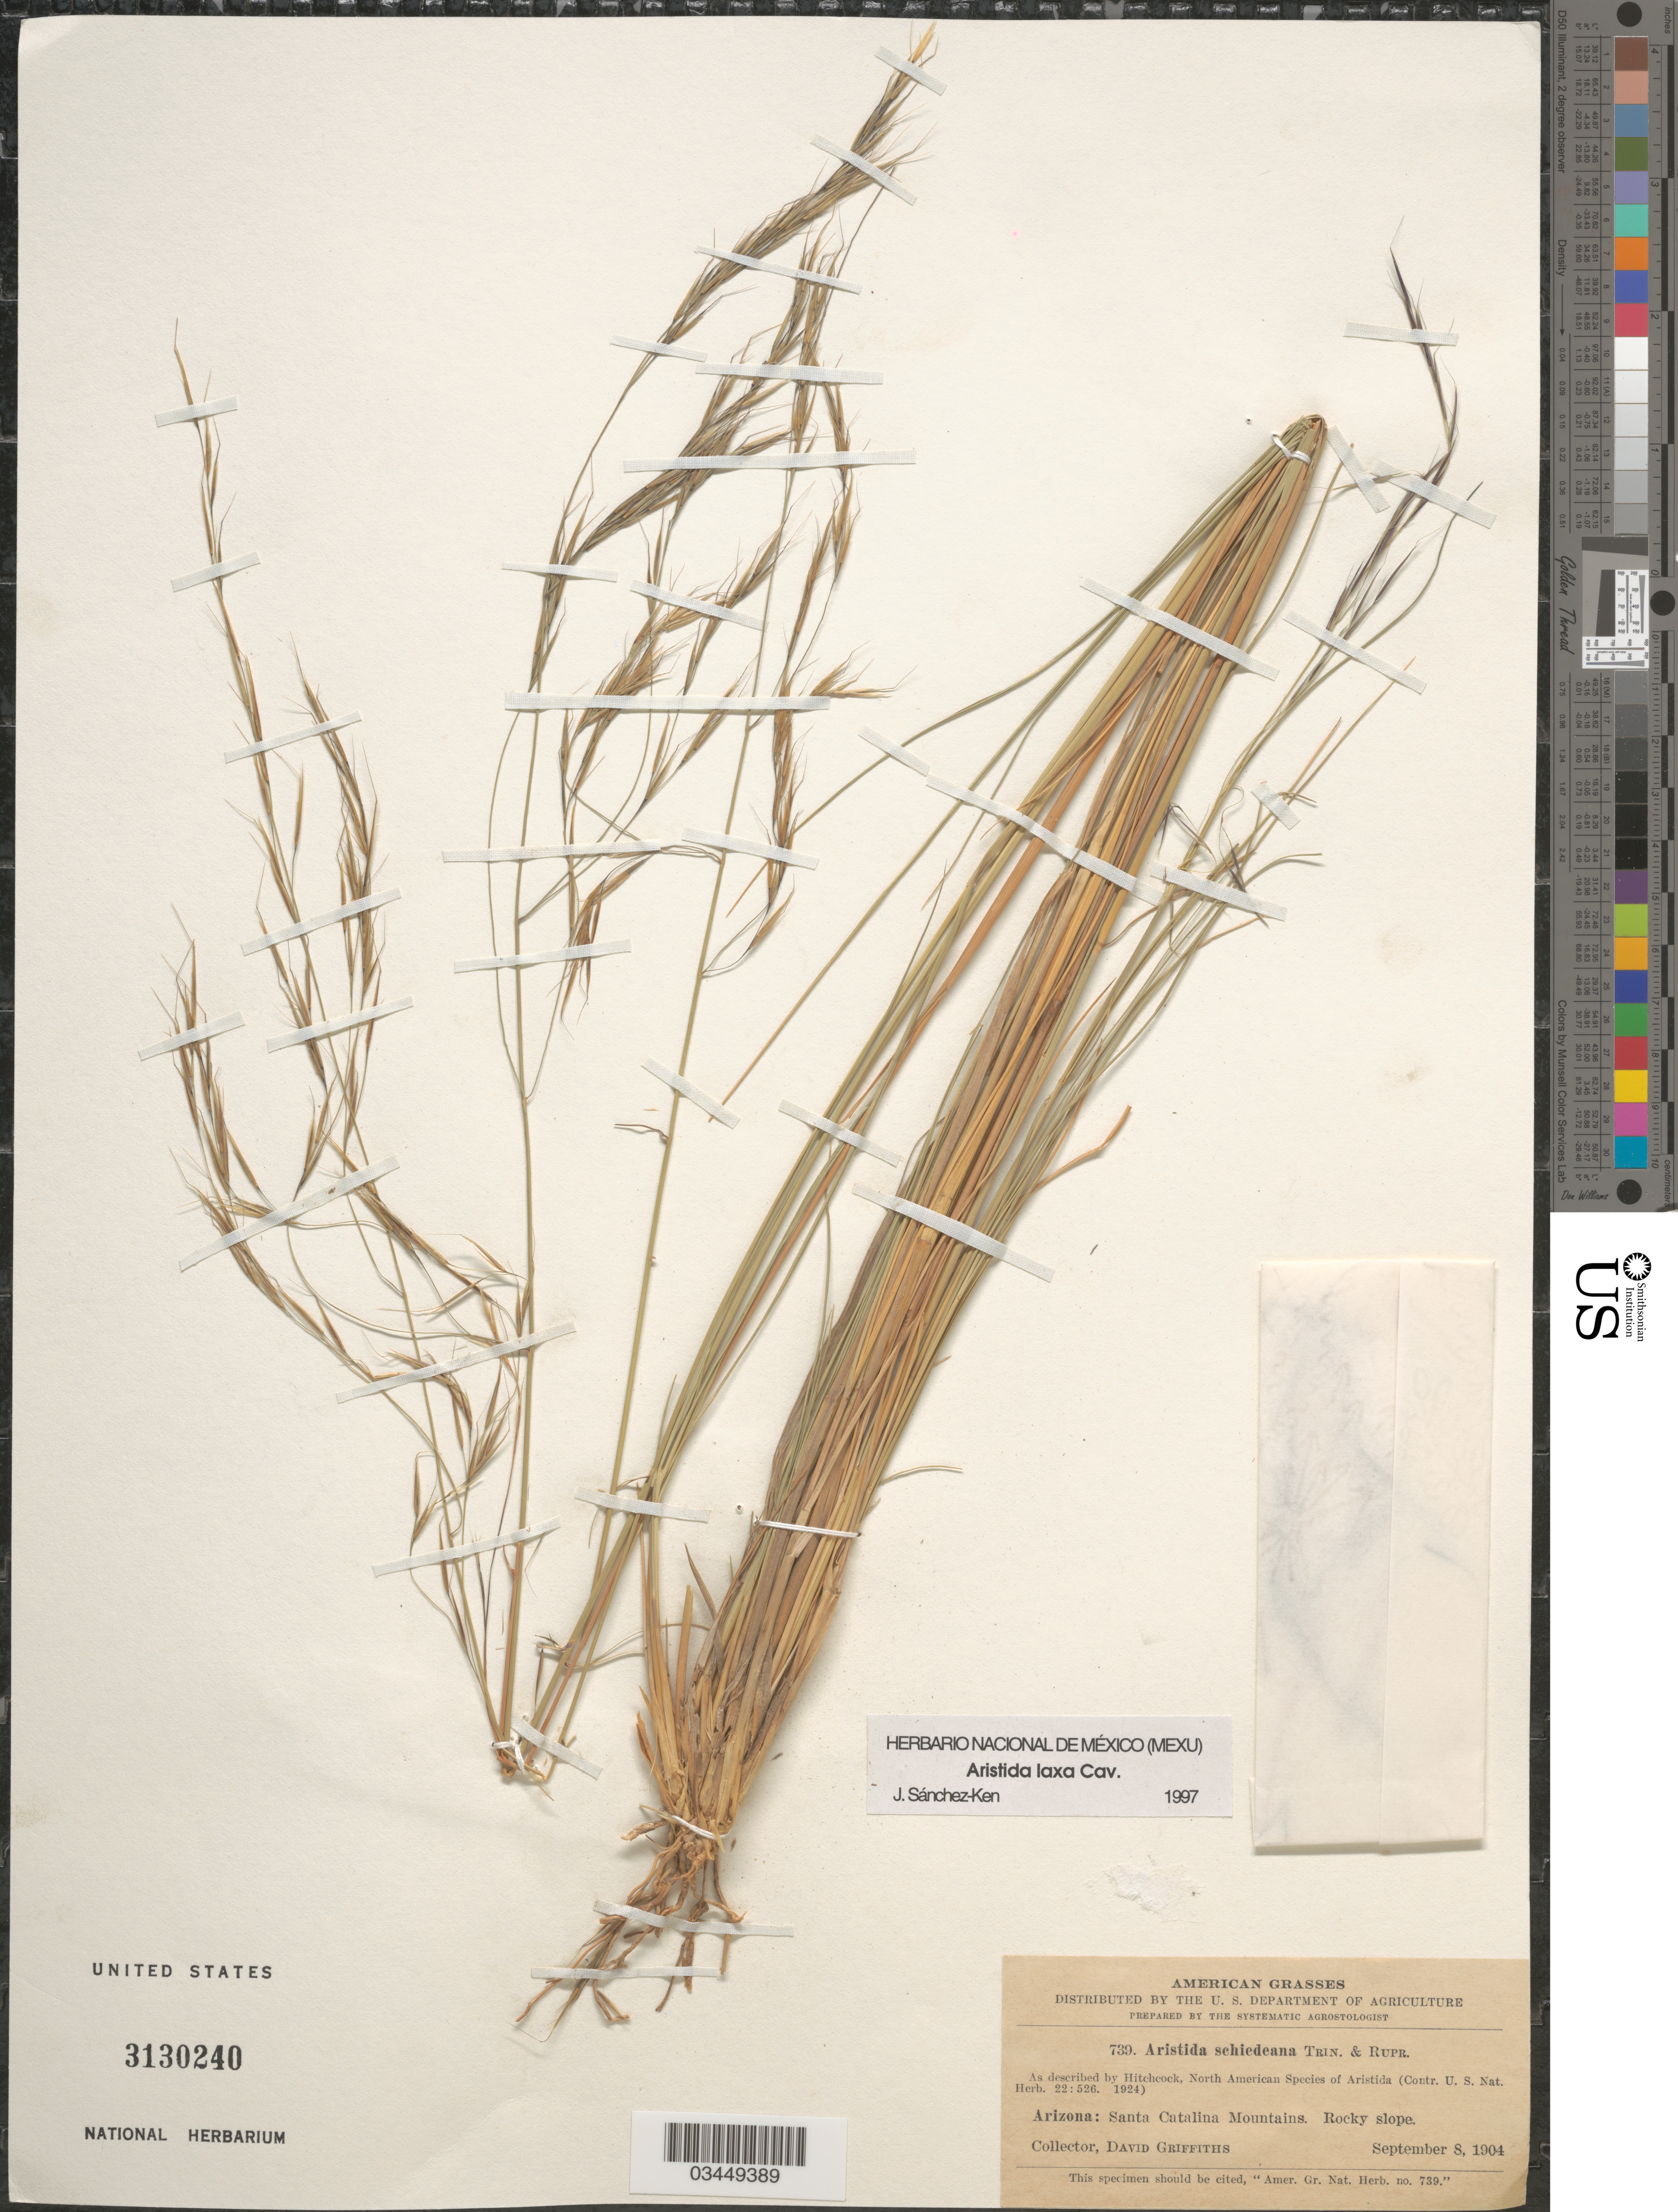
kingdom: Plantae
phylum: Tracheophyta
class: Liliopsida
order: Poales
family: Poaceae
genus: Aristida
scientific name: Aristida laxa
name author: Cav.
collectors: D. Griffiths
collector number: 739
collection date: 1904-09-08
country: United States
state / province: Arizona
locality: Santa Catalina Mountains. Rocky slope.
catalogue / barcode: US 3130240